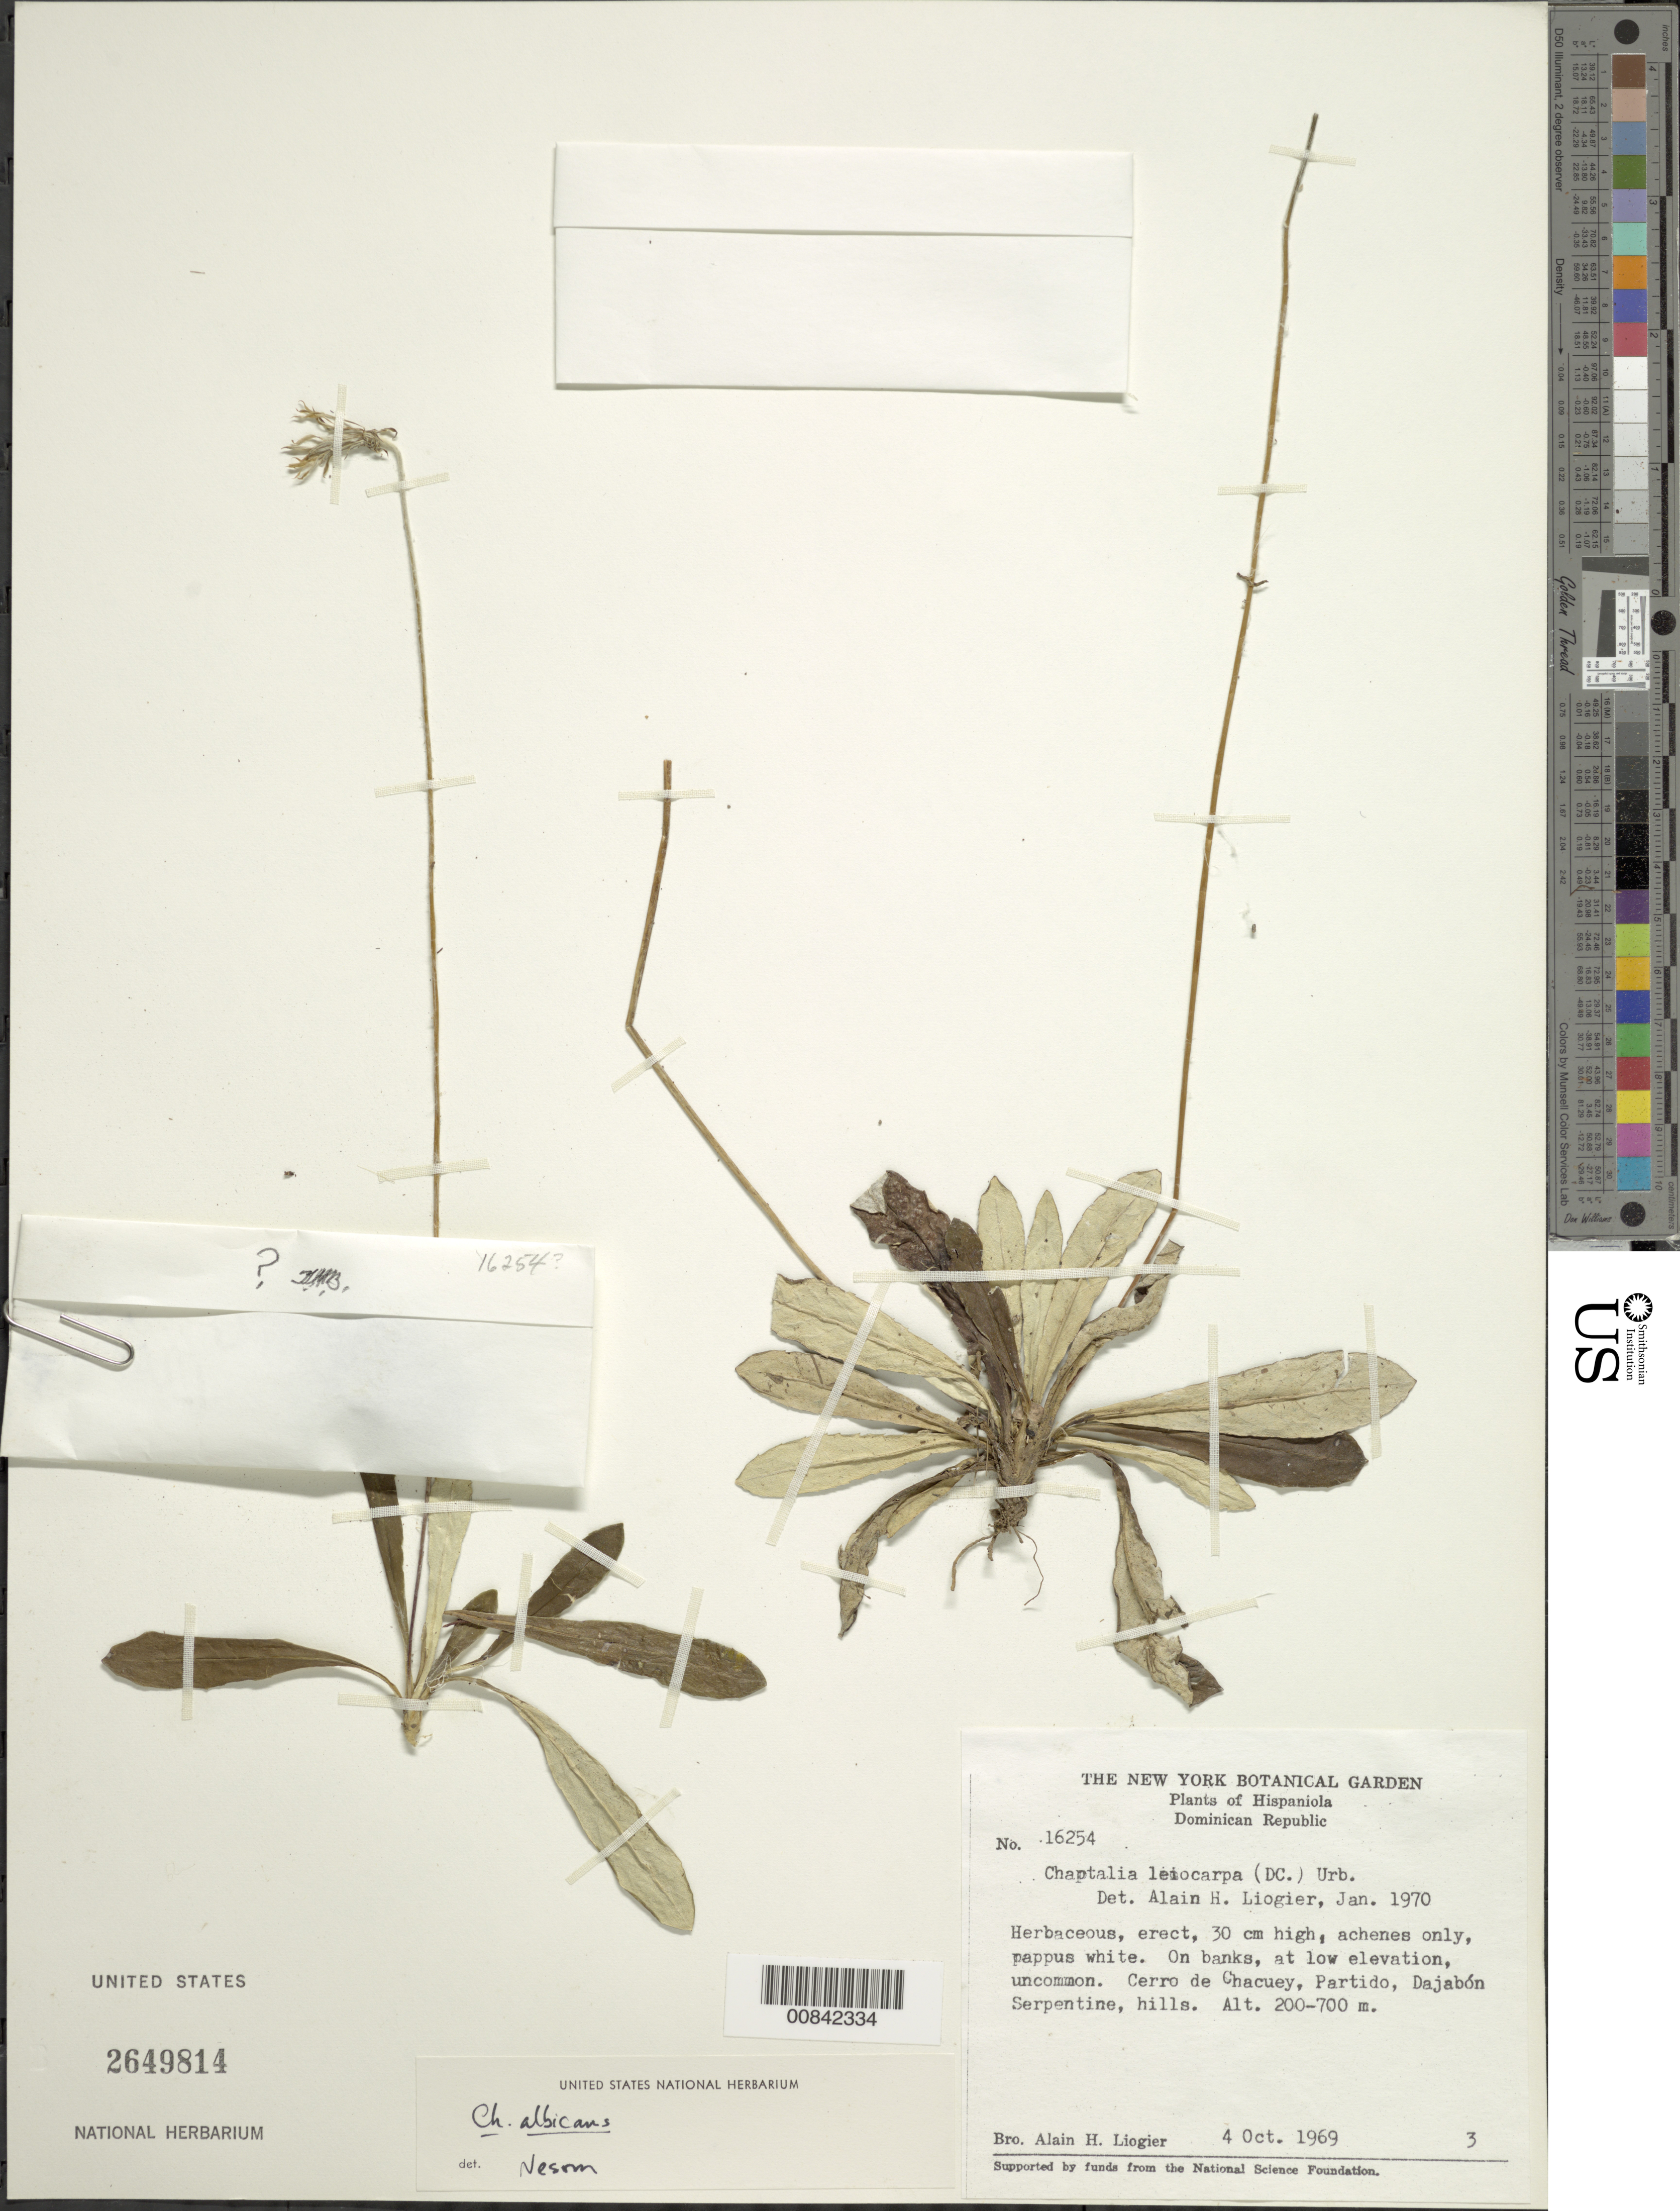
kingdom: Plantae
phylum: Tracheophyta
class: Magnoliopsida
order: Asterales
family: Asteraceae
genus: Chaptalia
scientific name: Chaptalia albicans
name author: (Sw.) Vent. ex B.D. Jacks.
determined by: Nesom, Guy L.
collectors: A. H. Liogier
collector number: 16254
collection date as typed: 04 Oct 1969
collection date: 1969-10-04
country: Dominican Republic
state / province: Dajabon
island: Hispaniola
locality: Cerro de Chacuey, Partido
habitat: Banks of serpentine hills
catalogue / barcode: US 2649814